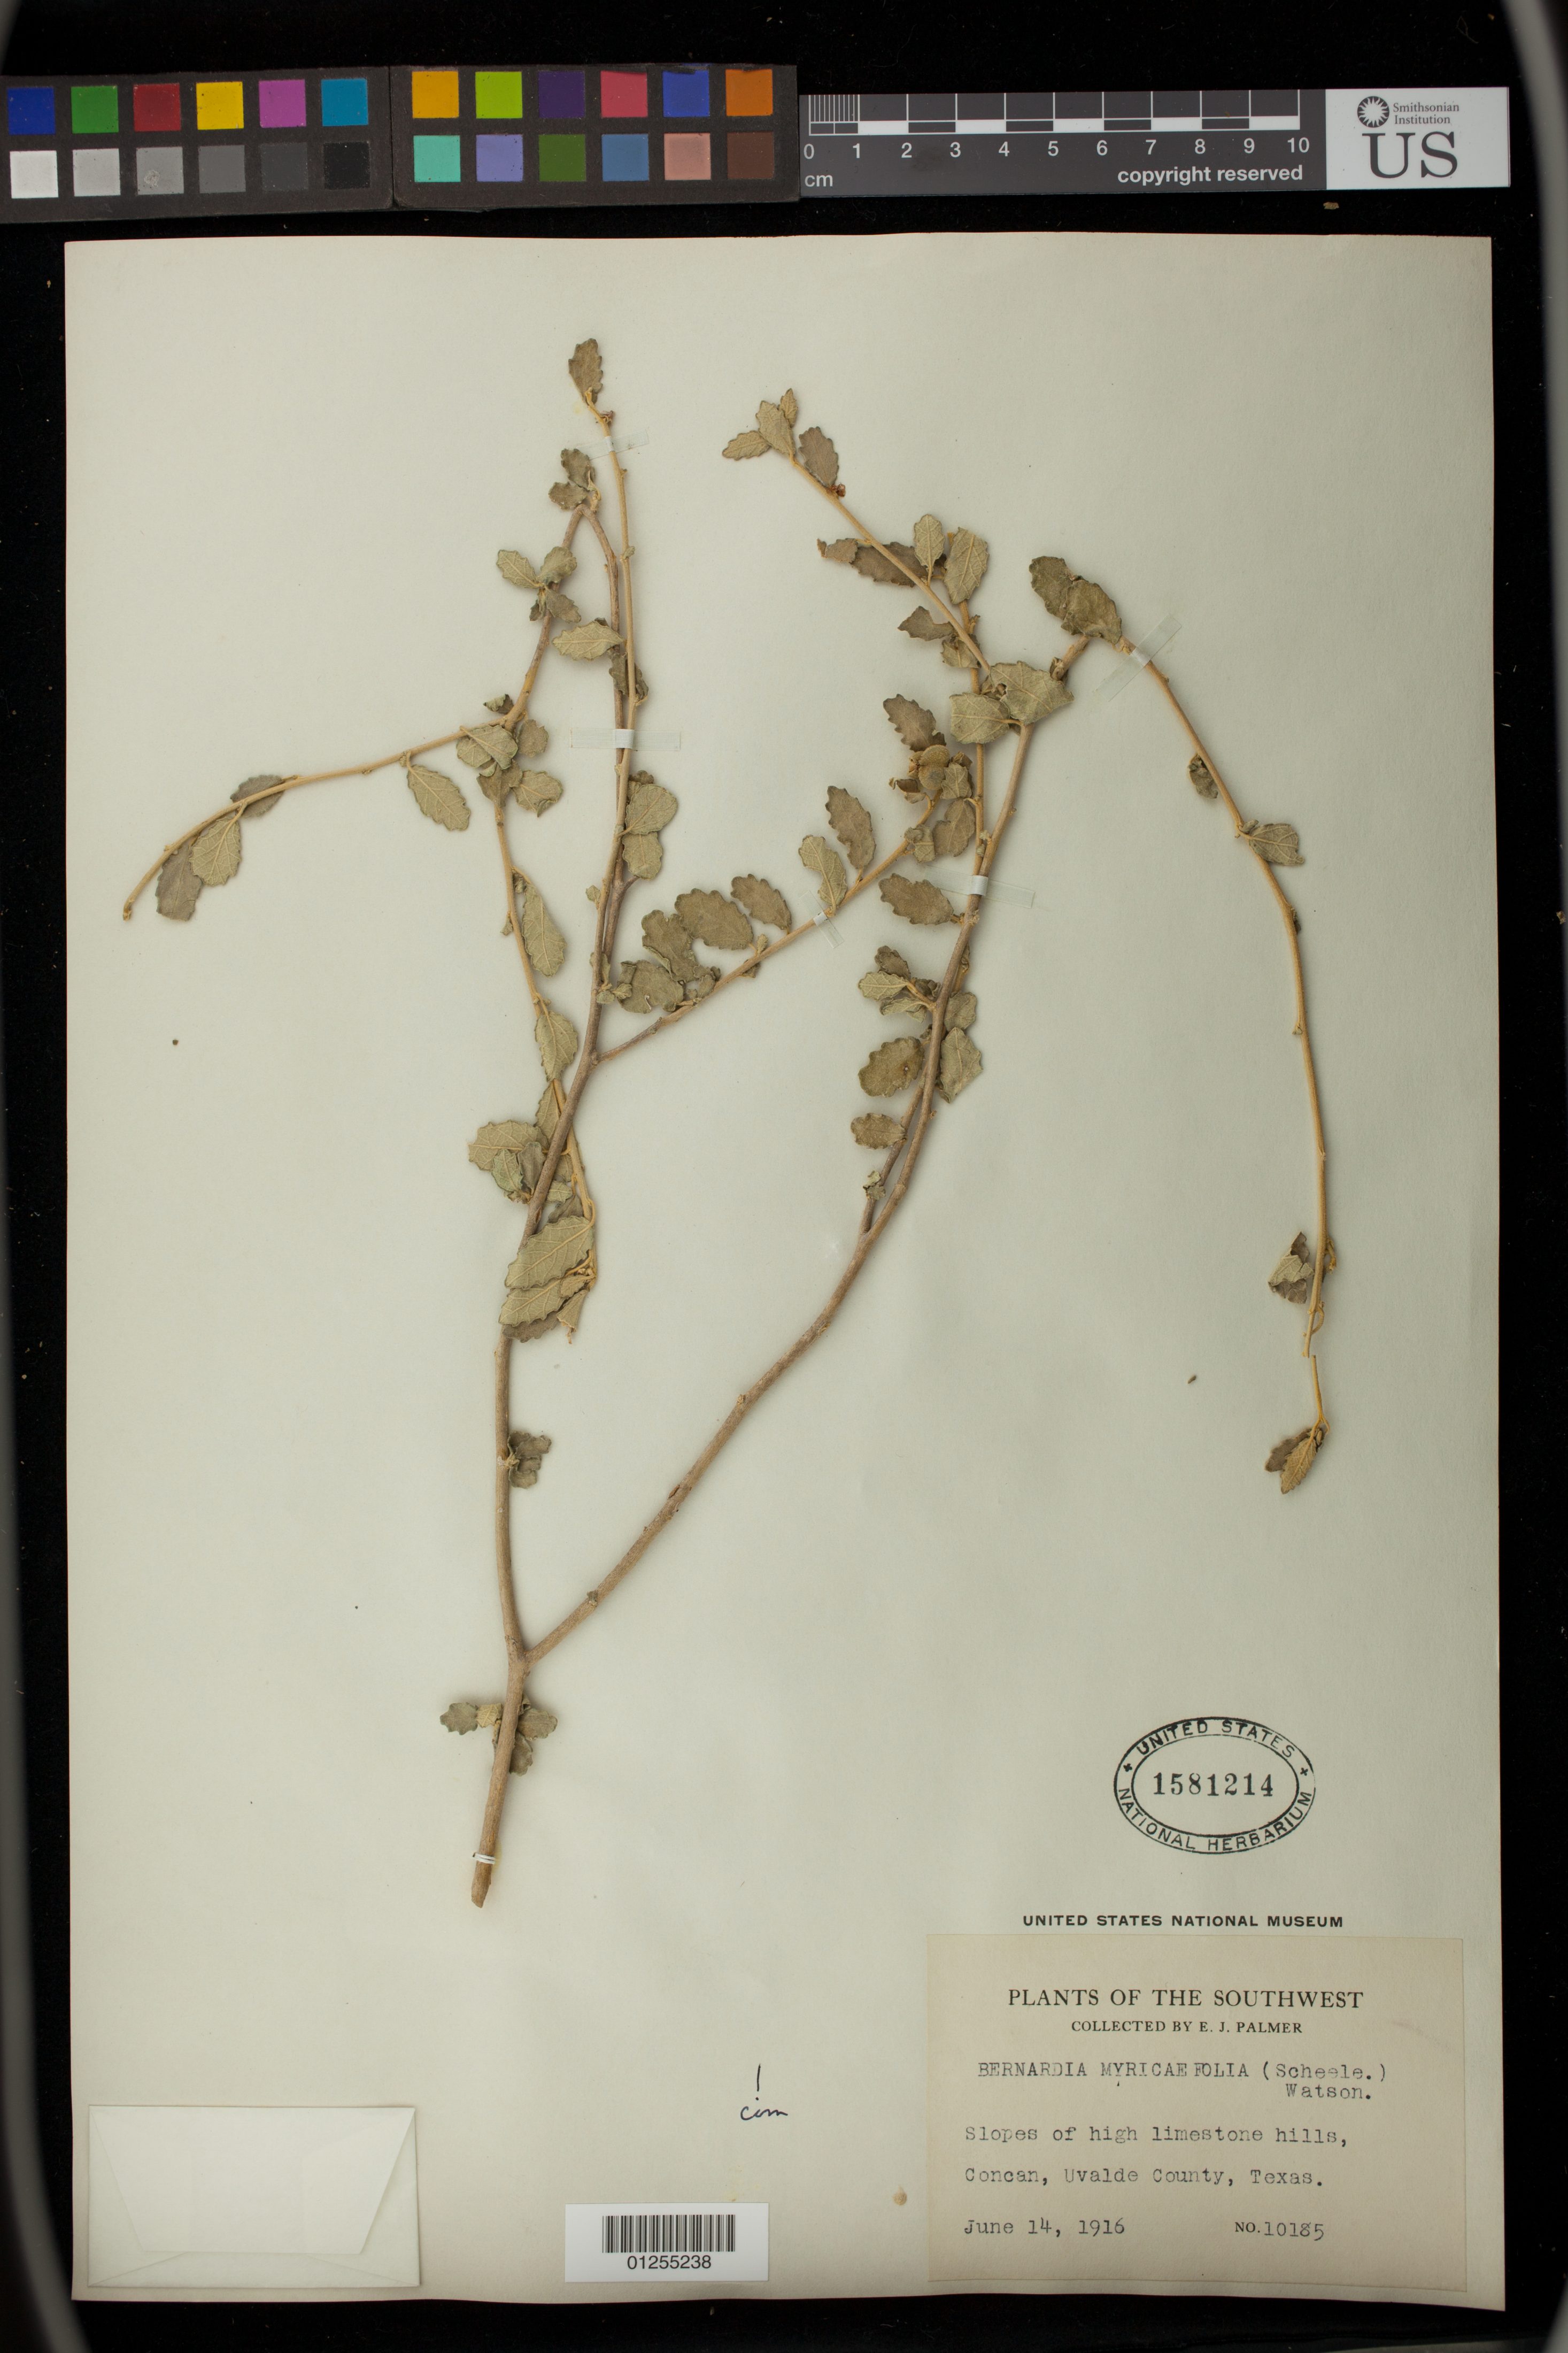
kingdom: Plantae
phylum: Tracheophyta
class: Magnoliopsida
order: Malpighiales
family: Euphorbiaceae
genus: Bernardia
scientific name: Bernardia myricifolia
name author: (Scheele) S. Watson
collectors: E. J. Palmer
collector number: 10185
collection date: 1916-06-14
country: United States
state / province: Texas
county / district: Uvalde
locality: Concan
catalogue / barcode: US 1581214